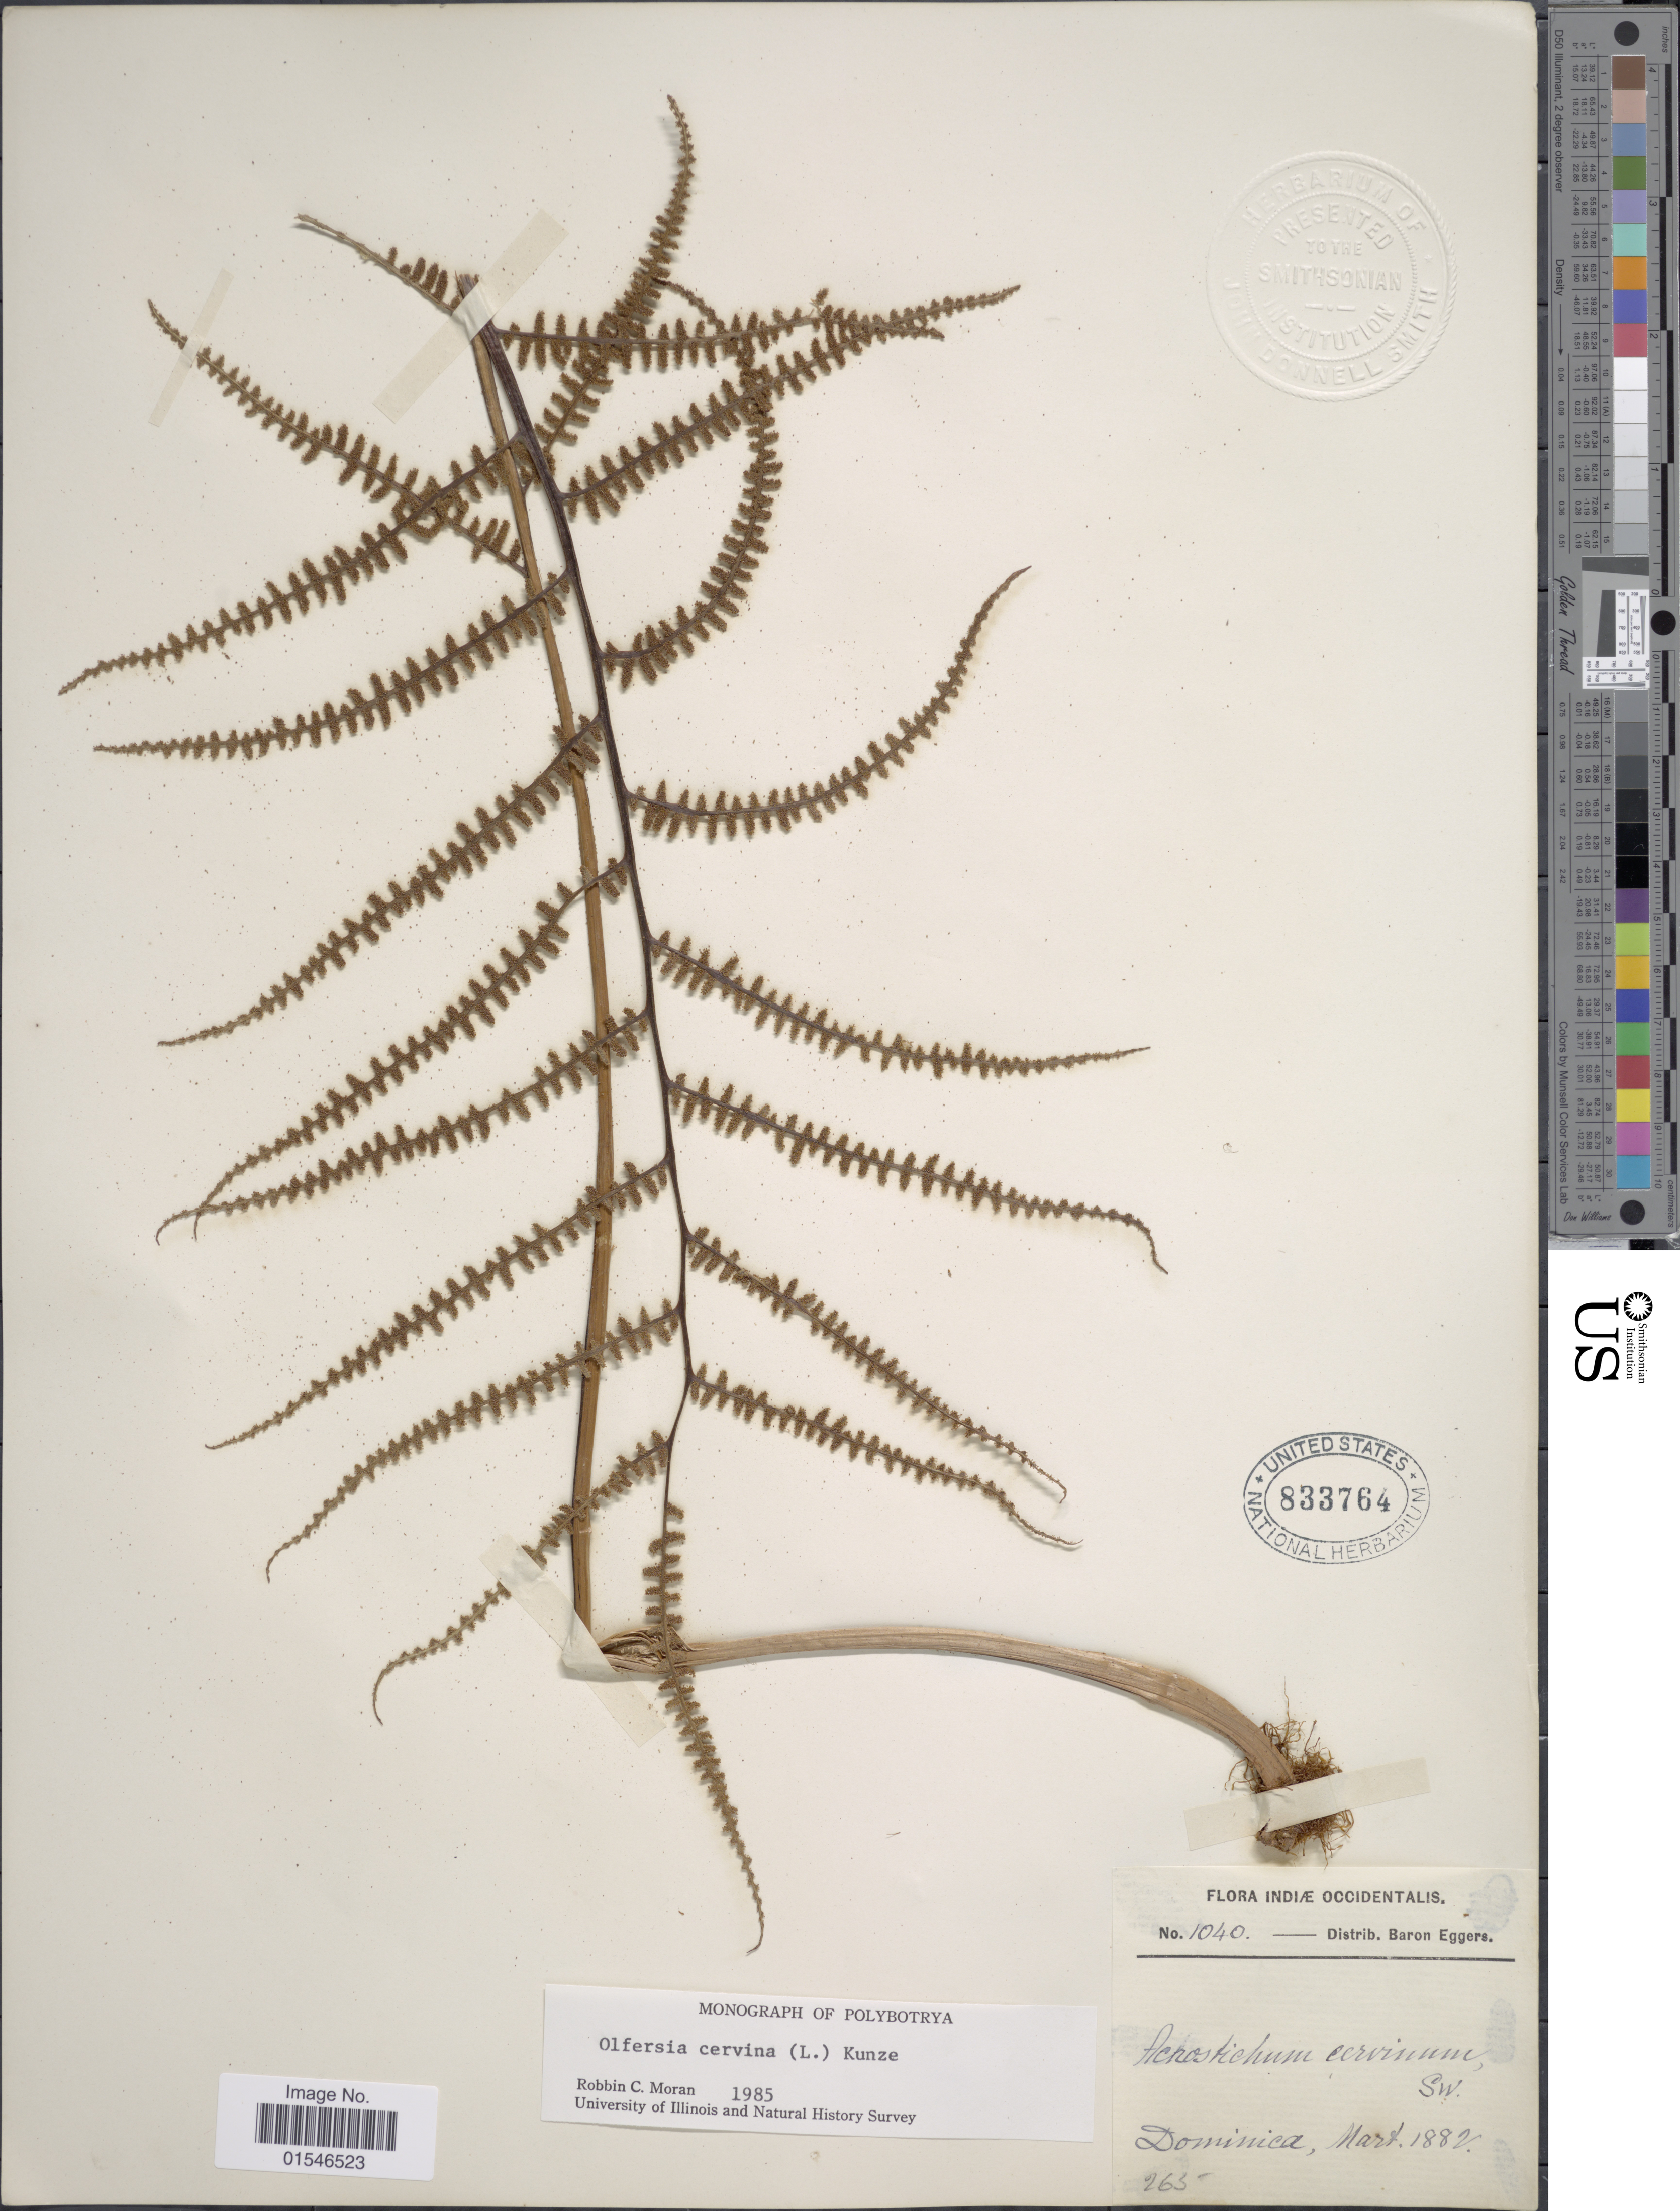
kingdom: Plantae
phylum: Tracheophyta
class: Polypodiopsida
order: Polypodiales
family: Dryopteridaceae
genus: Olfersia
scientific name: Olfersia cervina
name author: (L.) Kunze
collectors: H. F. A. von Eggers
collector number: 1040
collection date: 1882-03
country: Dominica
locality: Indiae Occidentalis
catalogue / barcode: US 833764